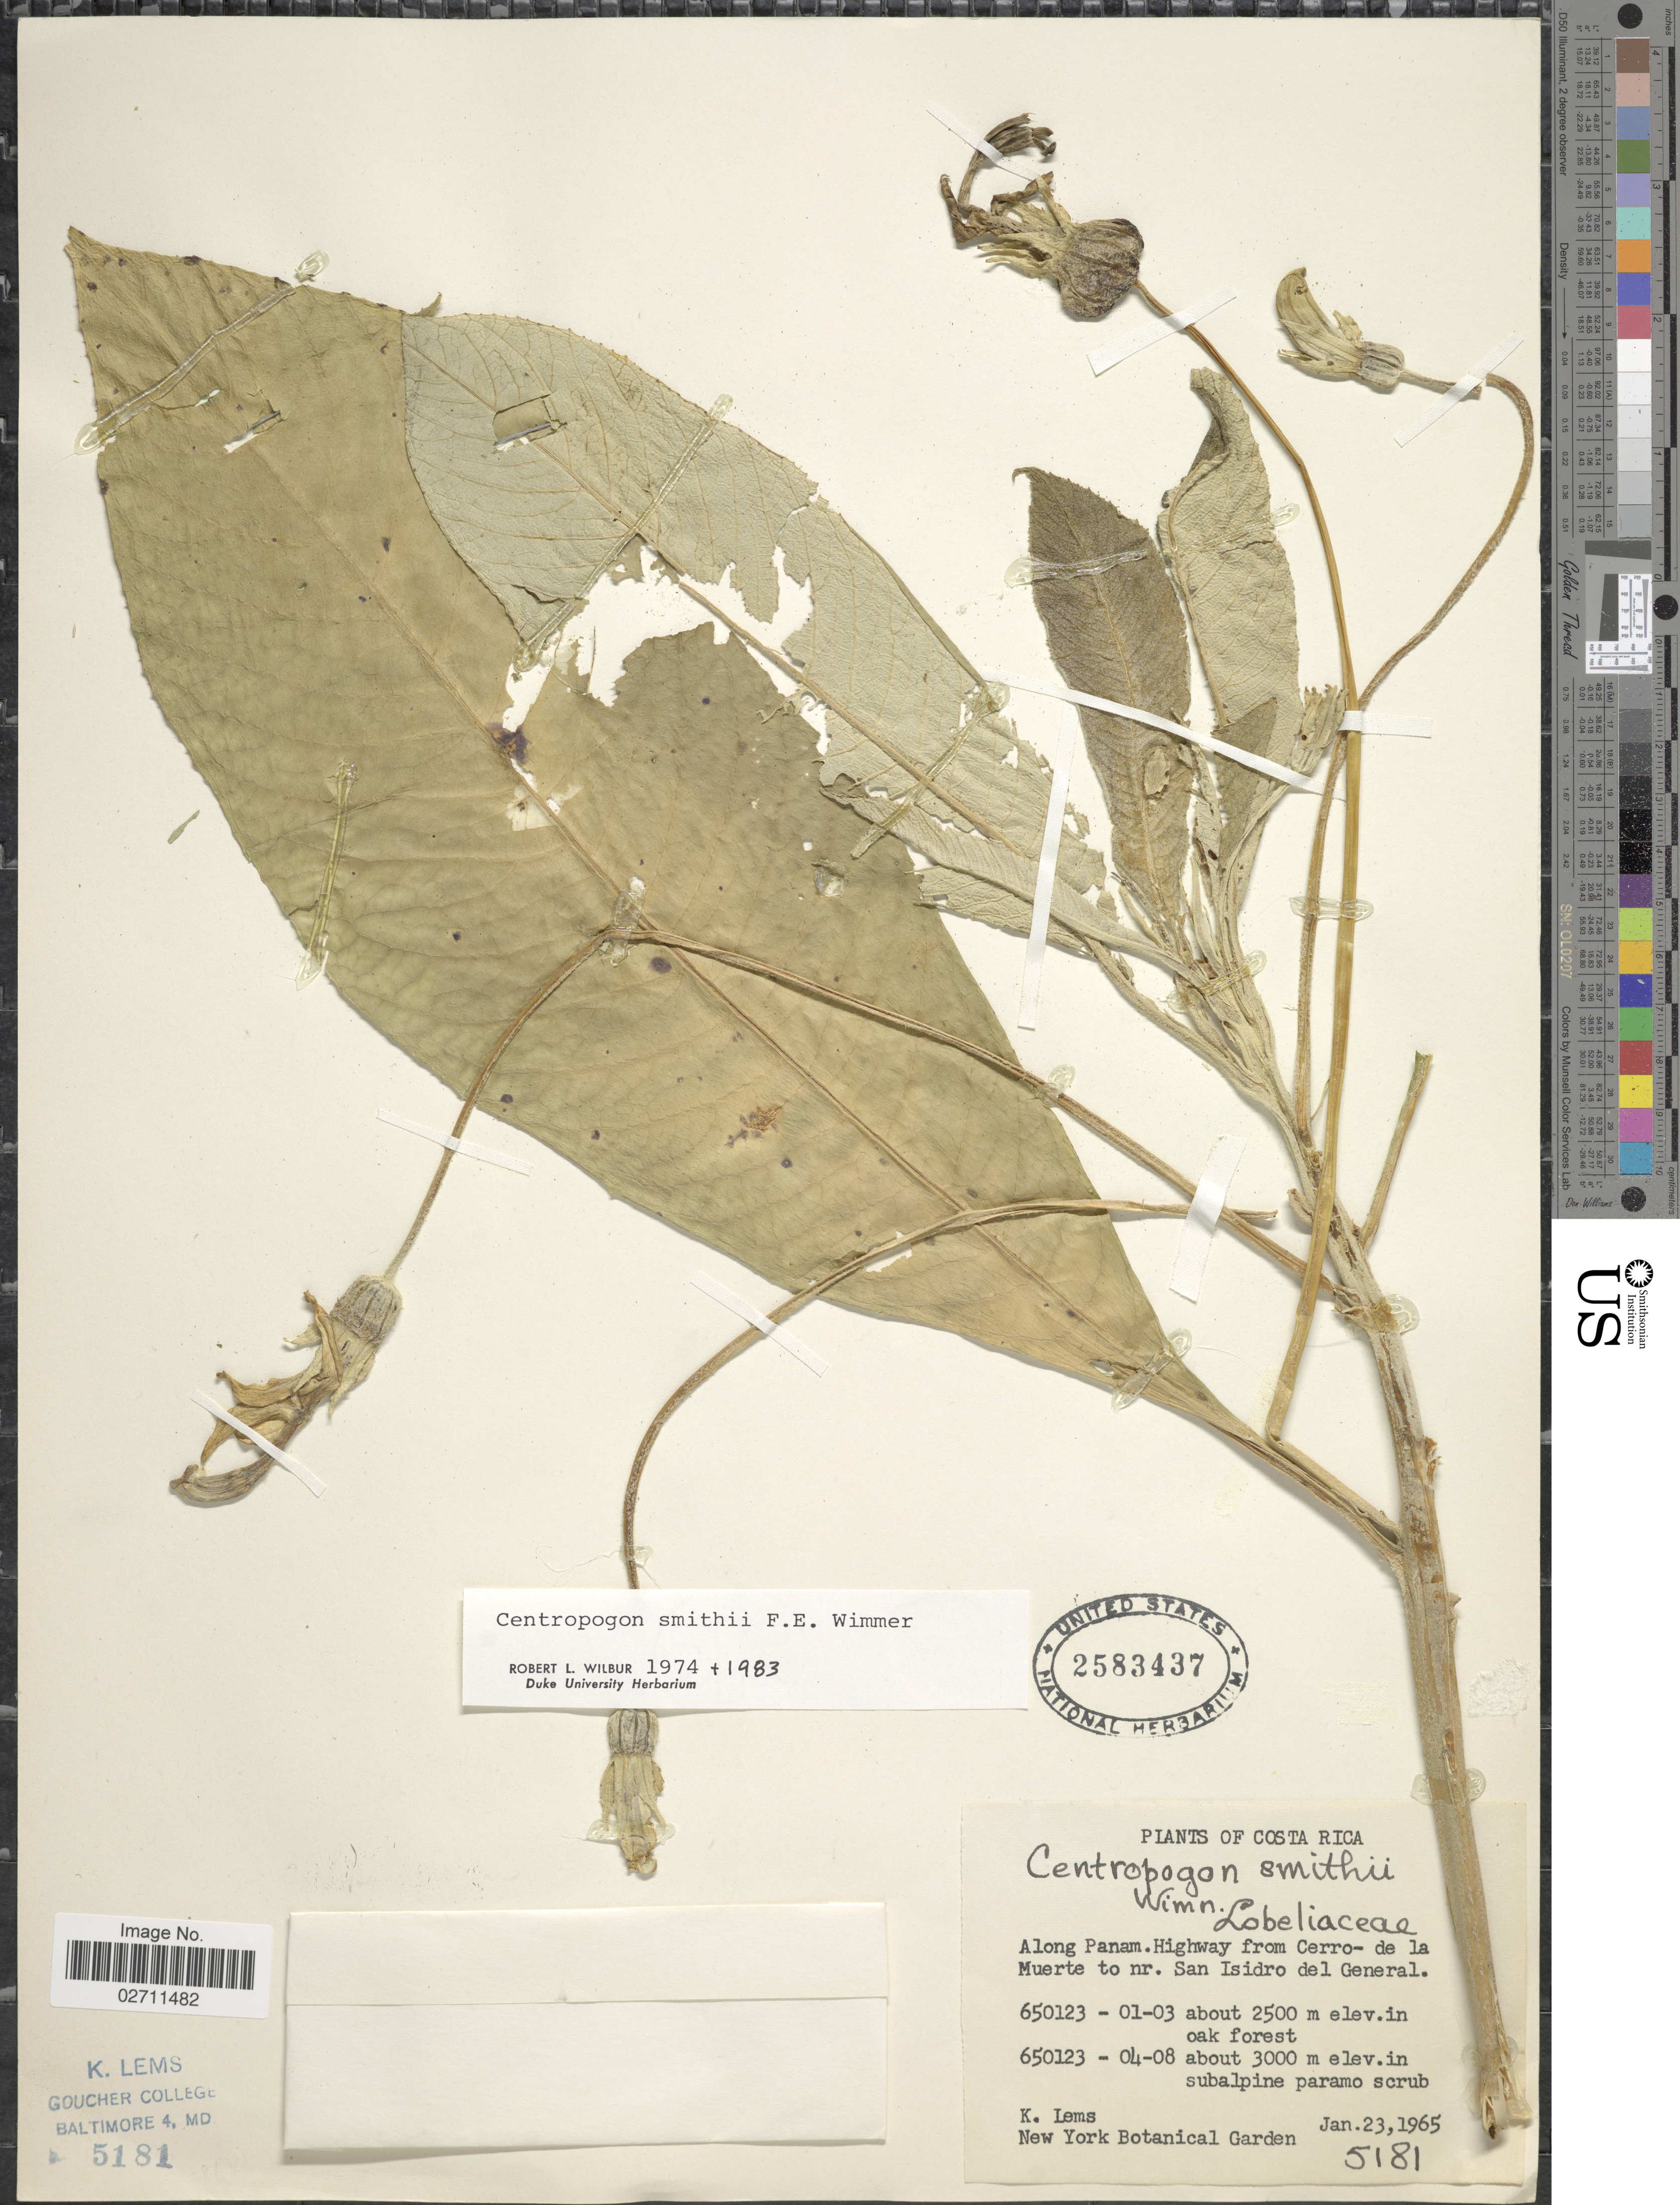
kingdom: Plantae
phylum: Tracheophyta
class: Magnoliopsida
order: Asterales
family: Campanulaceae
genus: Centropogon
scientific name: Centropogon smithii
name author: E. Wimm.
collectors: K. Lems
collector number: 5181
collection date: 1965-01-23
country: Costa Rica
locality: Along Panam. Highway from Cerro- de la Muerte to nr. San Isidro del General.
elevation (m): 2500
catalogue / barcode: US 2583437